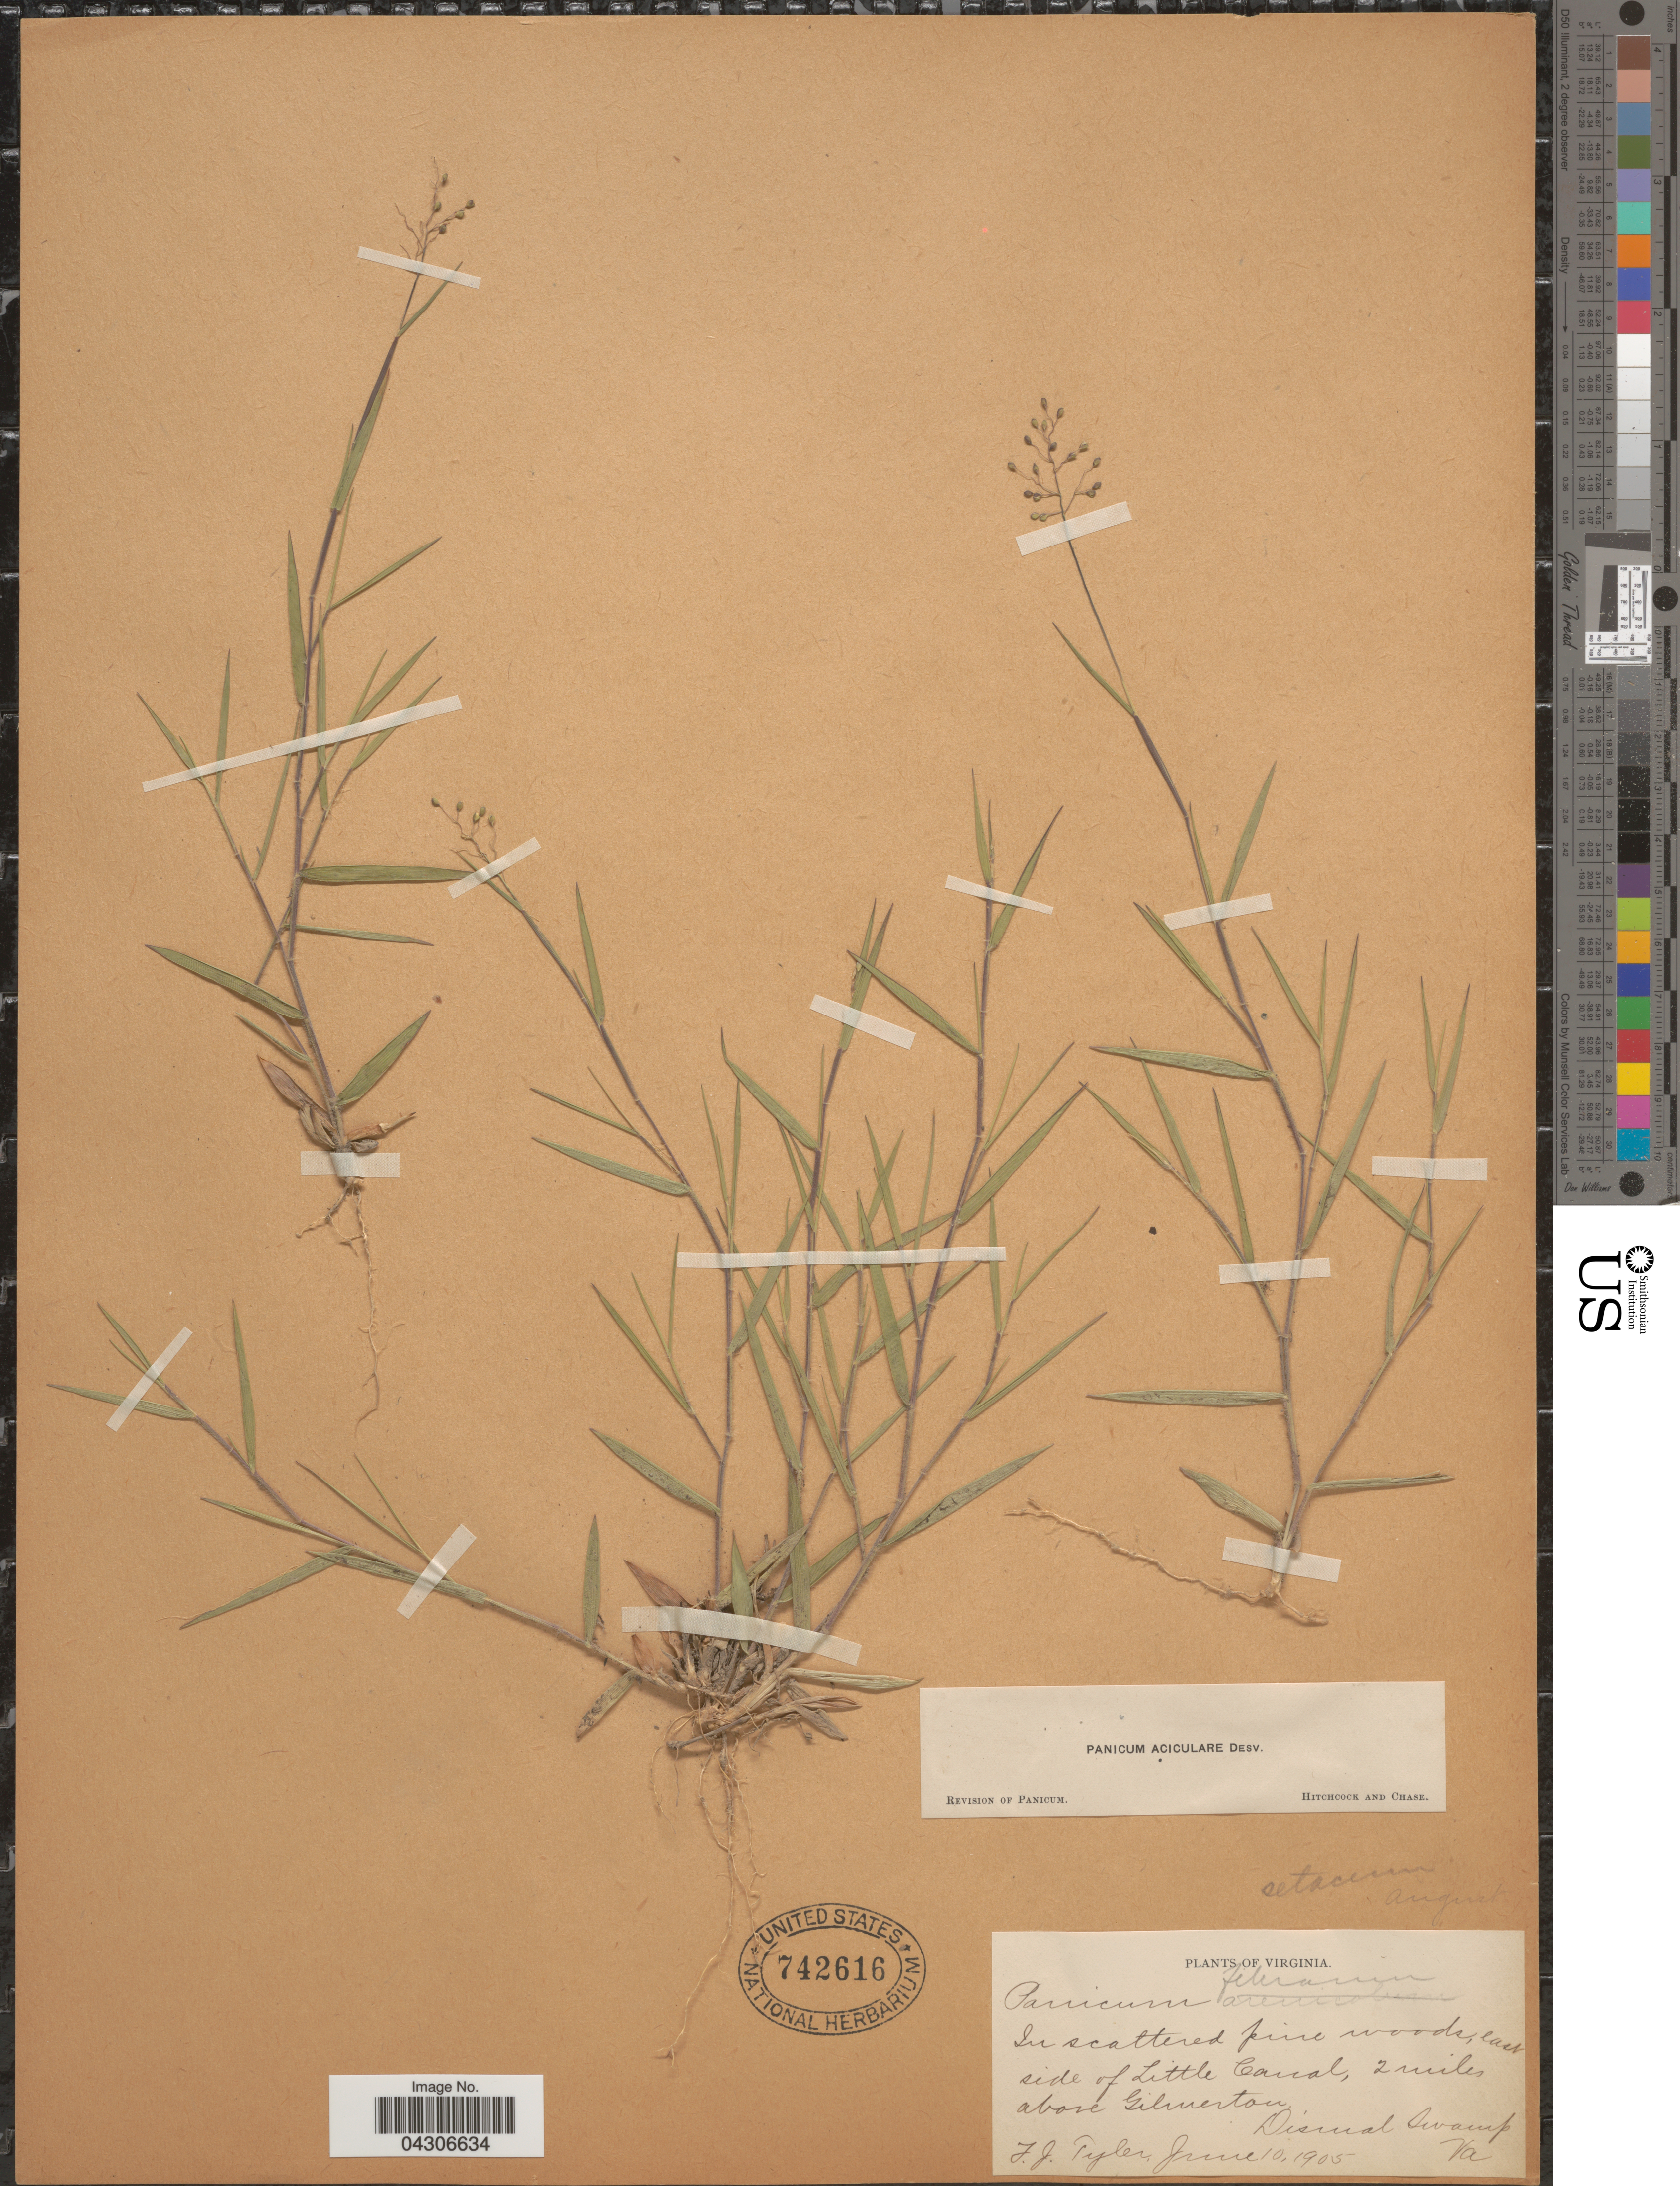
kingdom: Plantae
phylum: Tracheophyta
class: Liliopsida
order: Poales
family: Poaceae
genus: Dichanthelium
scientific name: Dichanthelium aciculare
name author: (Desv. ex Poir.) Gould & C.A. Clark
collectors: F. Tyler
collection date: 1905-06-10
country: United States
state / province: Virginia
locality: In scattered pine woods, east side of Little Canal, 2 miles above Gilmerton. Dismal Swamp.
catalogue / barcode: US 742616